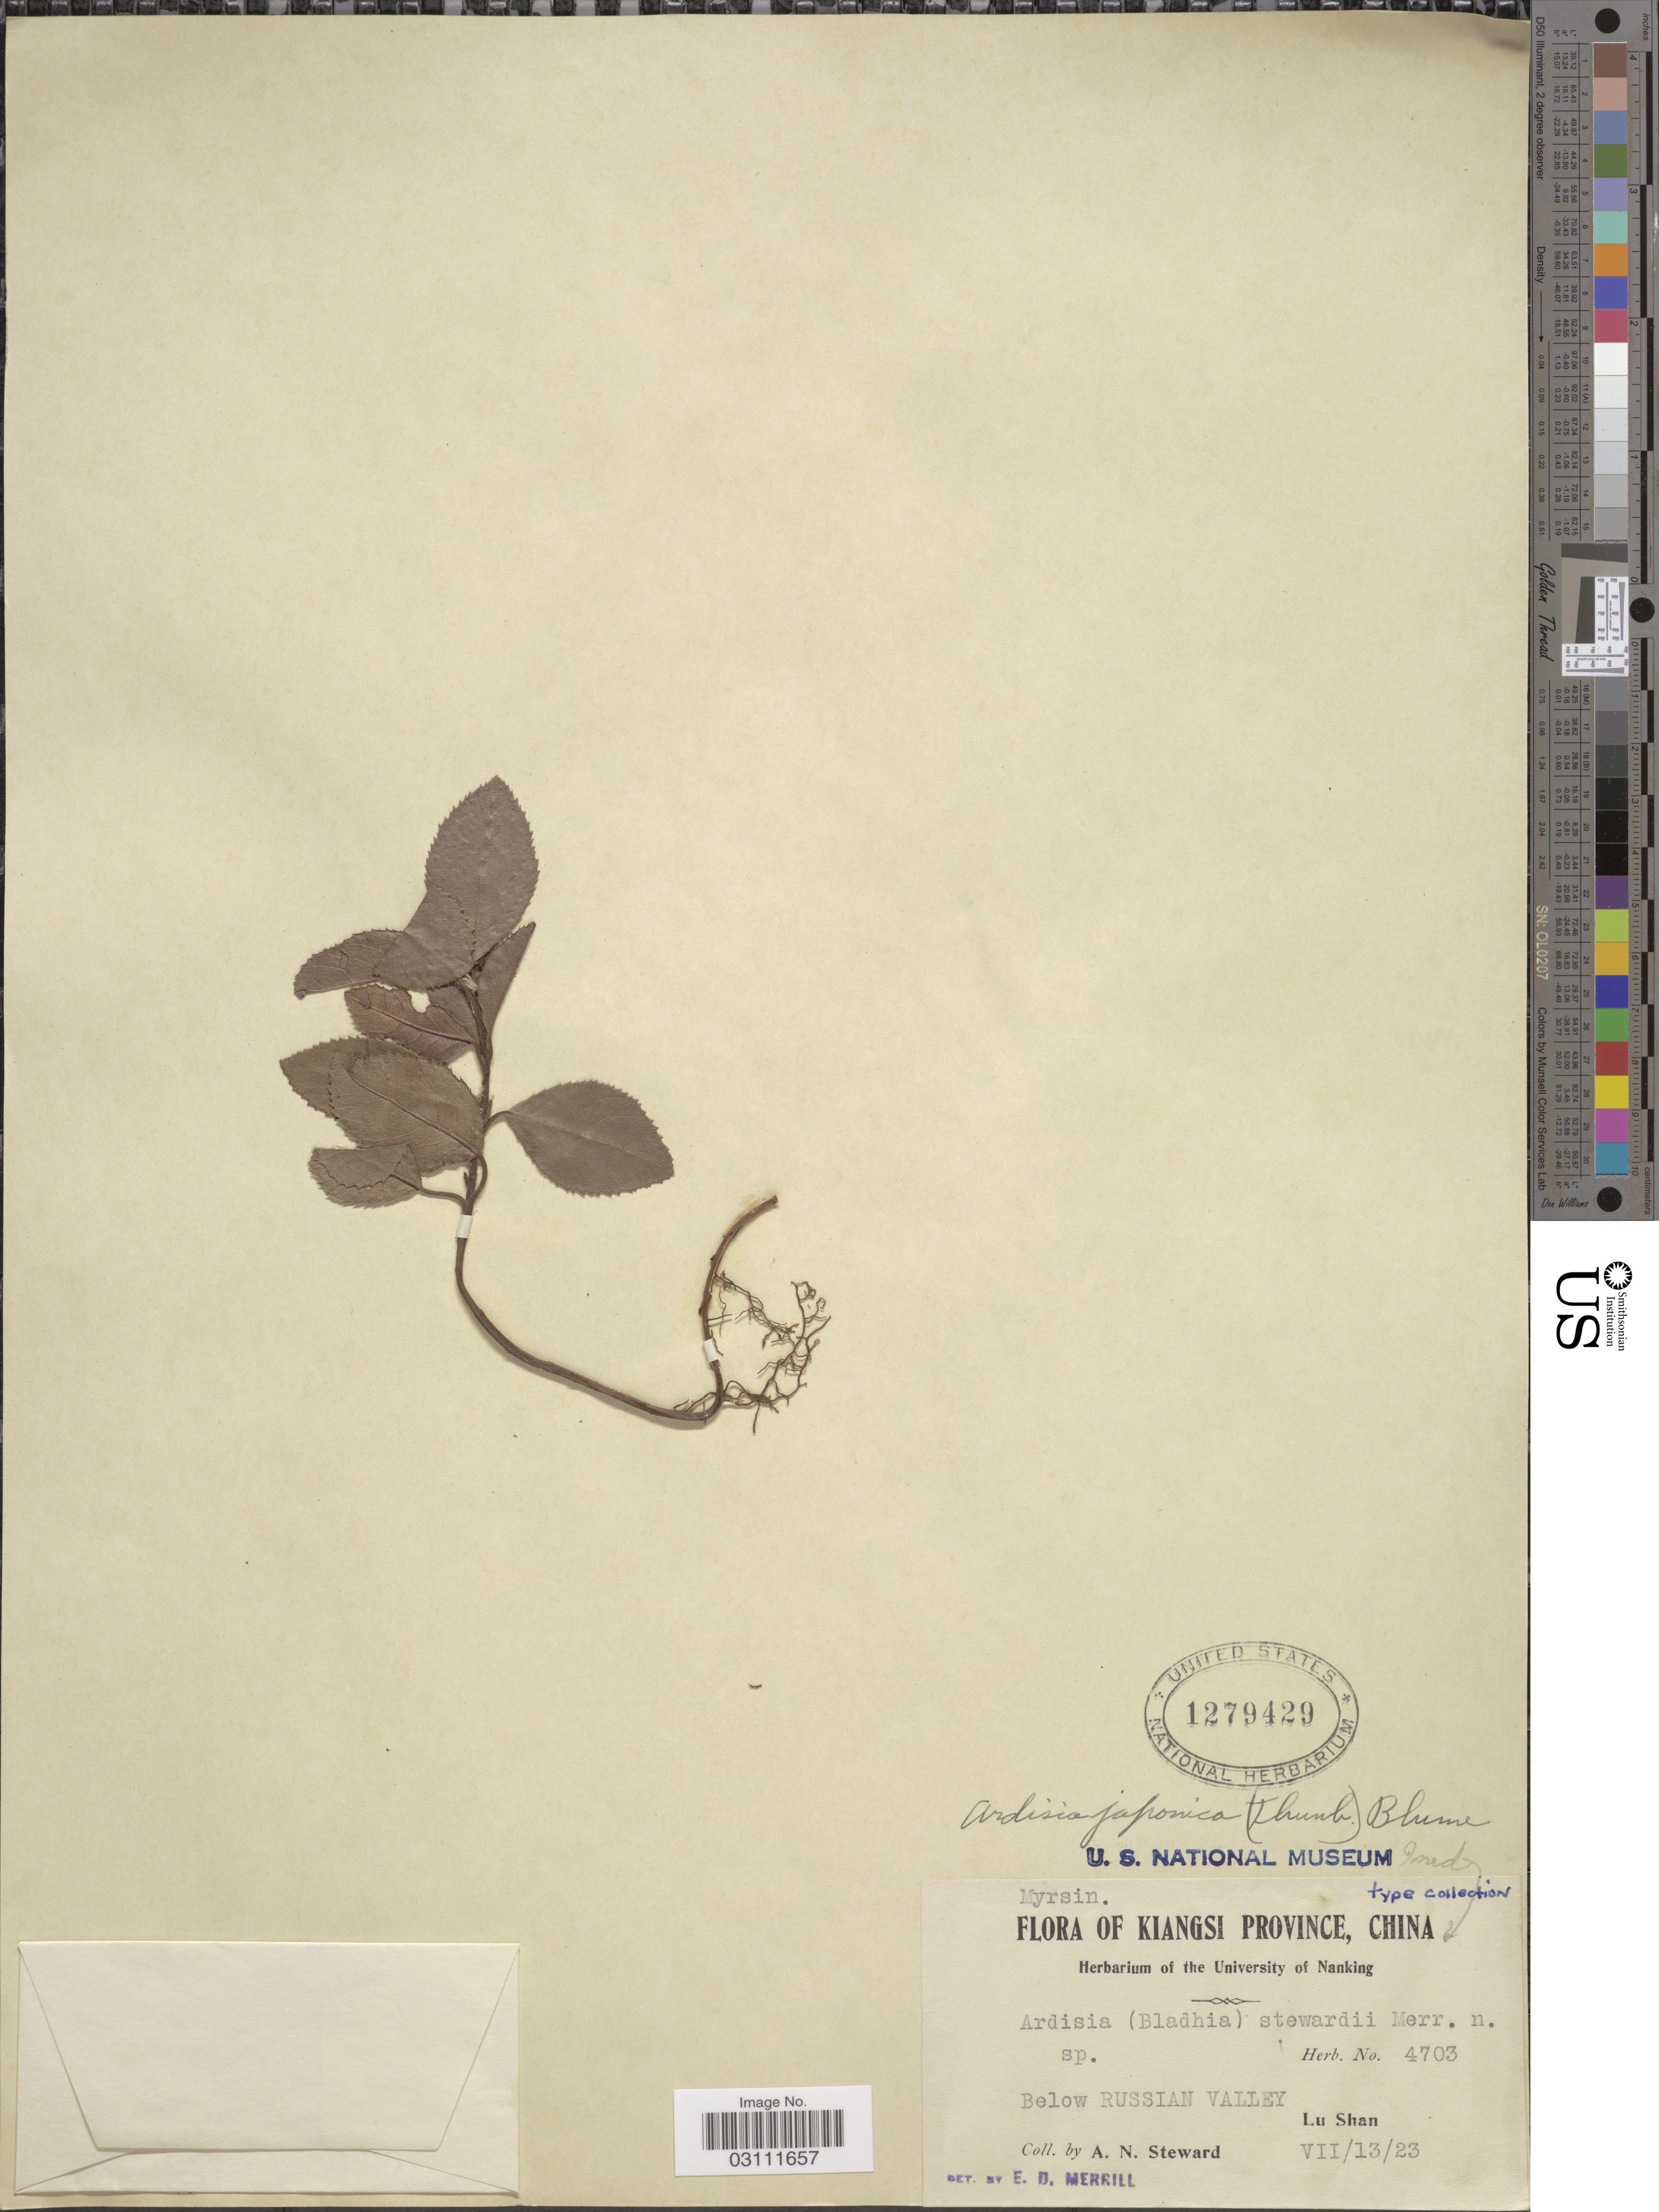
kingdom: Plantae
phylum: Tracheophyta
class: Magnoliopsida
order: Ericales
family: Primulaceae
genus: Ardisia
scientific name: Ardisia japonica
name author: (Thunb.) Blume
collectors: A. N. Steward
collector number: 4703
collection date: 1923-07-23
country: China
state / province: Jiangxi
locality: Below Russian Valley, Lu Shan, Kiangsi Province.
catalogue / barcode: US 1279429